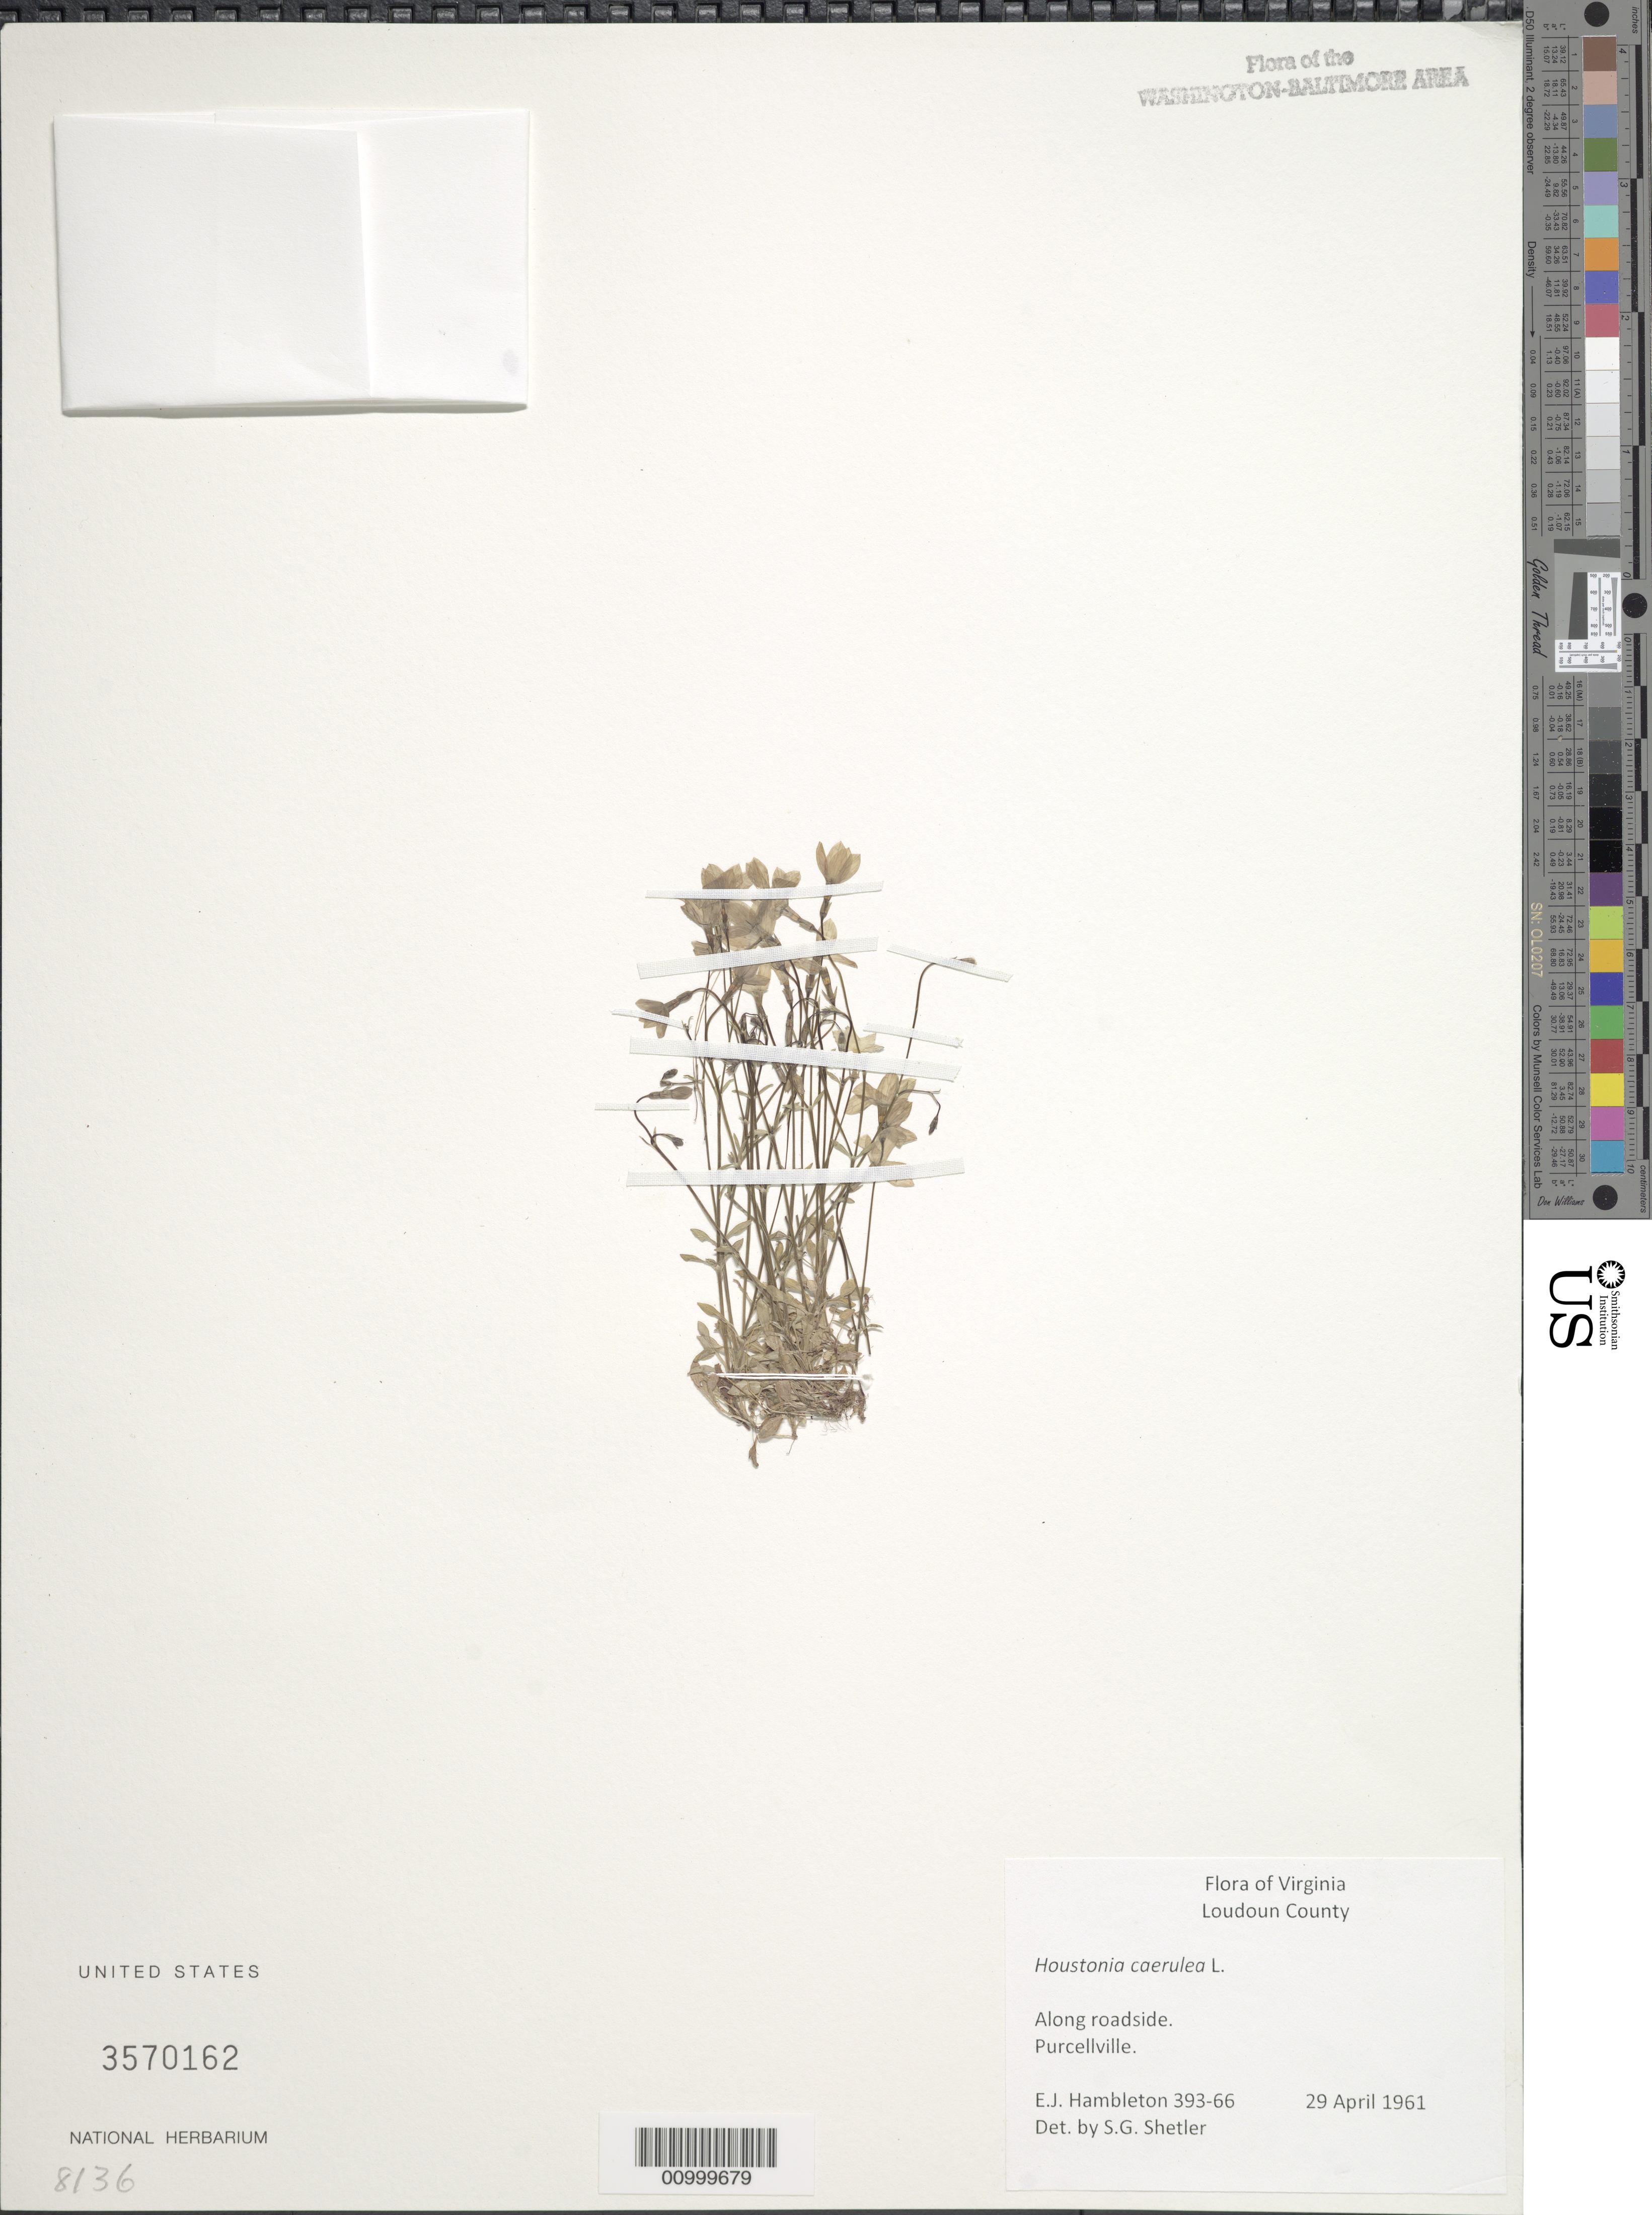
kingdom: Plantae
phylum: Tracheophyta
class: Magnoliopsida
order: Gentianales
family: Rubiaceae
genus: Houstonia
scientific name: Houstonia caerulea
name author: L.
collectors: E. Hambleton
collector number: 393-66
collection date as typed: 29 Apr 1961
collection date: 1961-04-29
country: United States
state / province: Virginia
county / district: Loudoun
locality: Purcellville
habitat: along roadside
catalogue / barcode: US 3570162